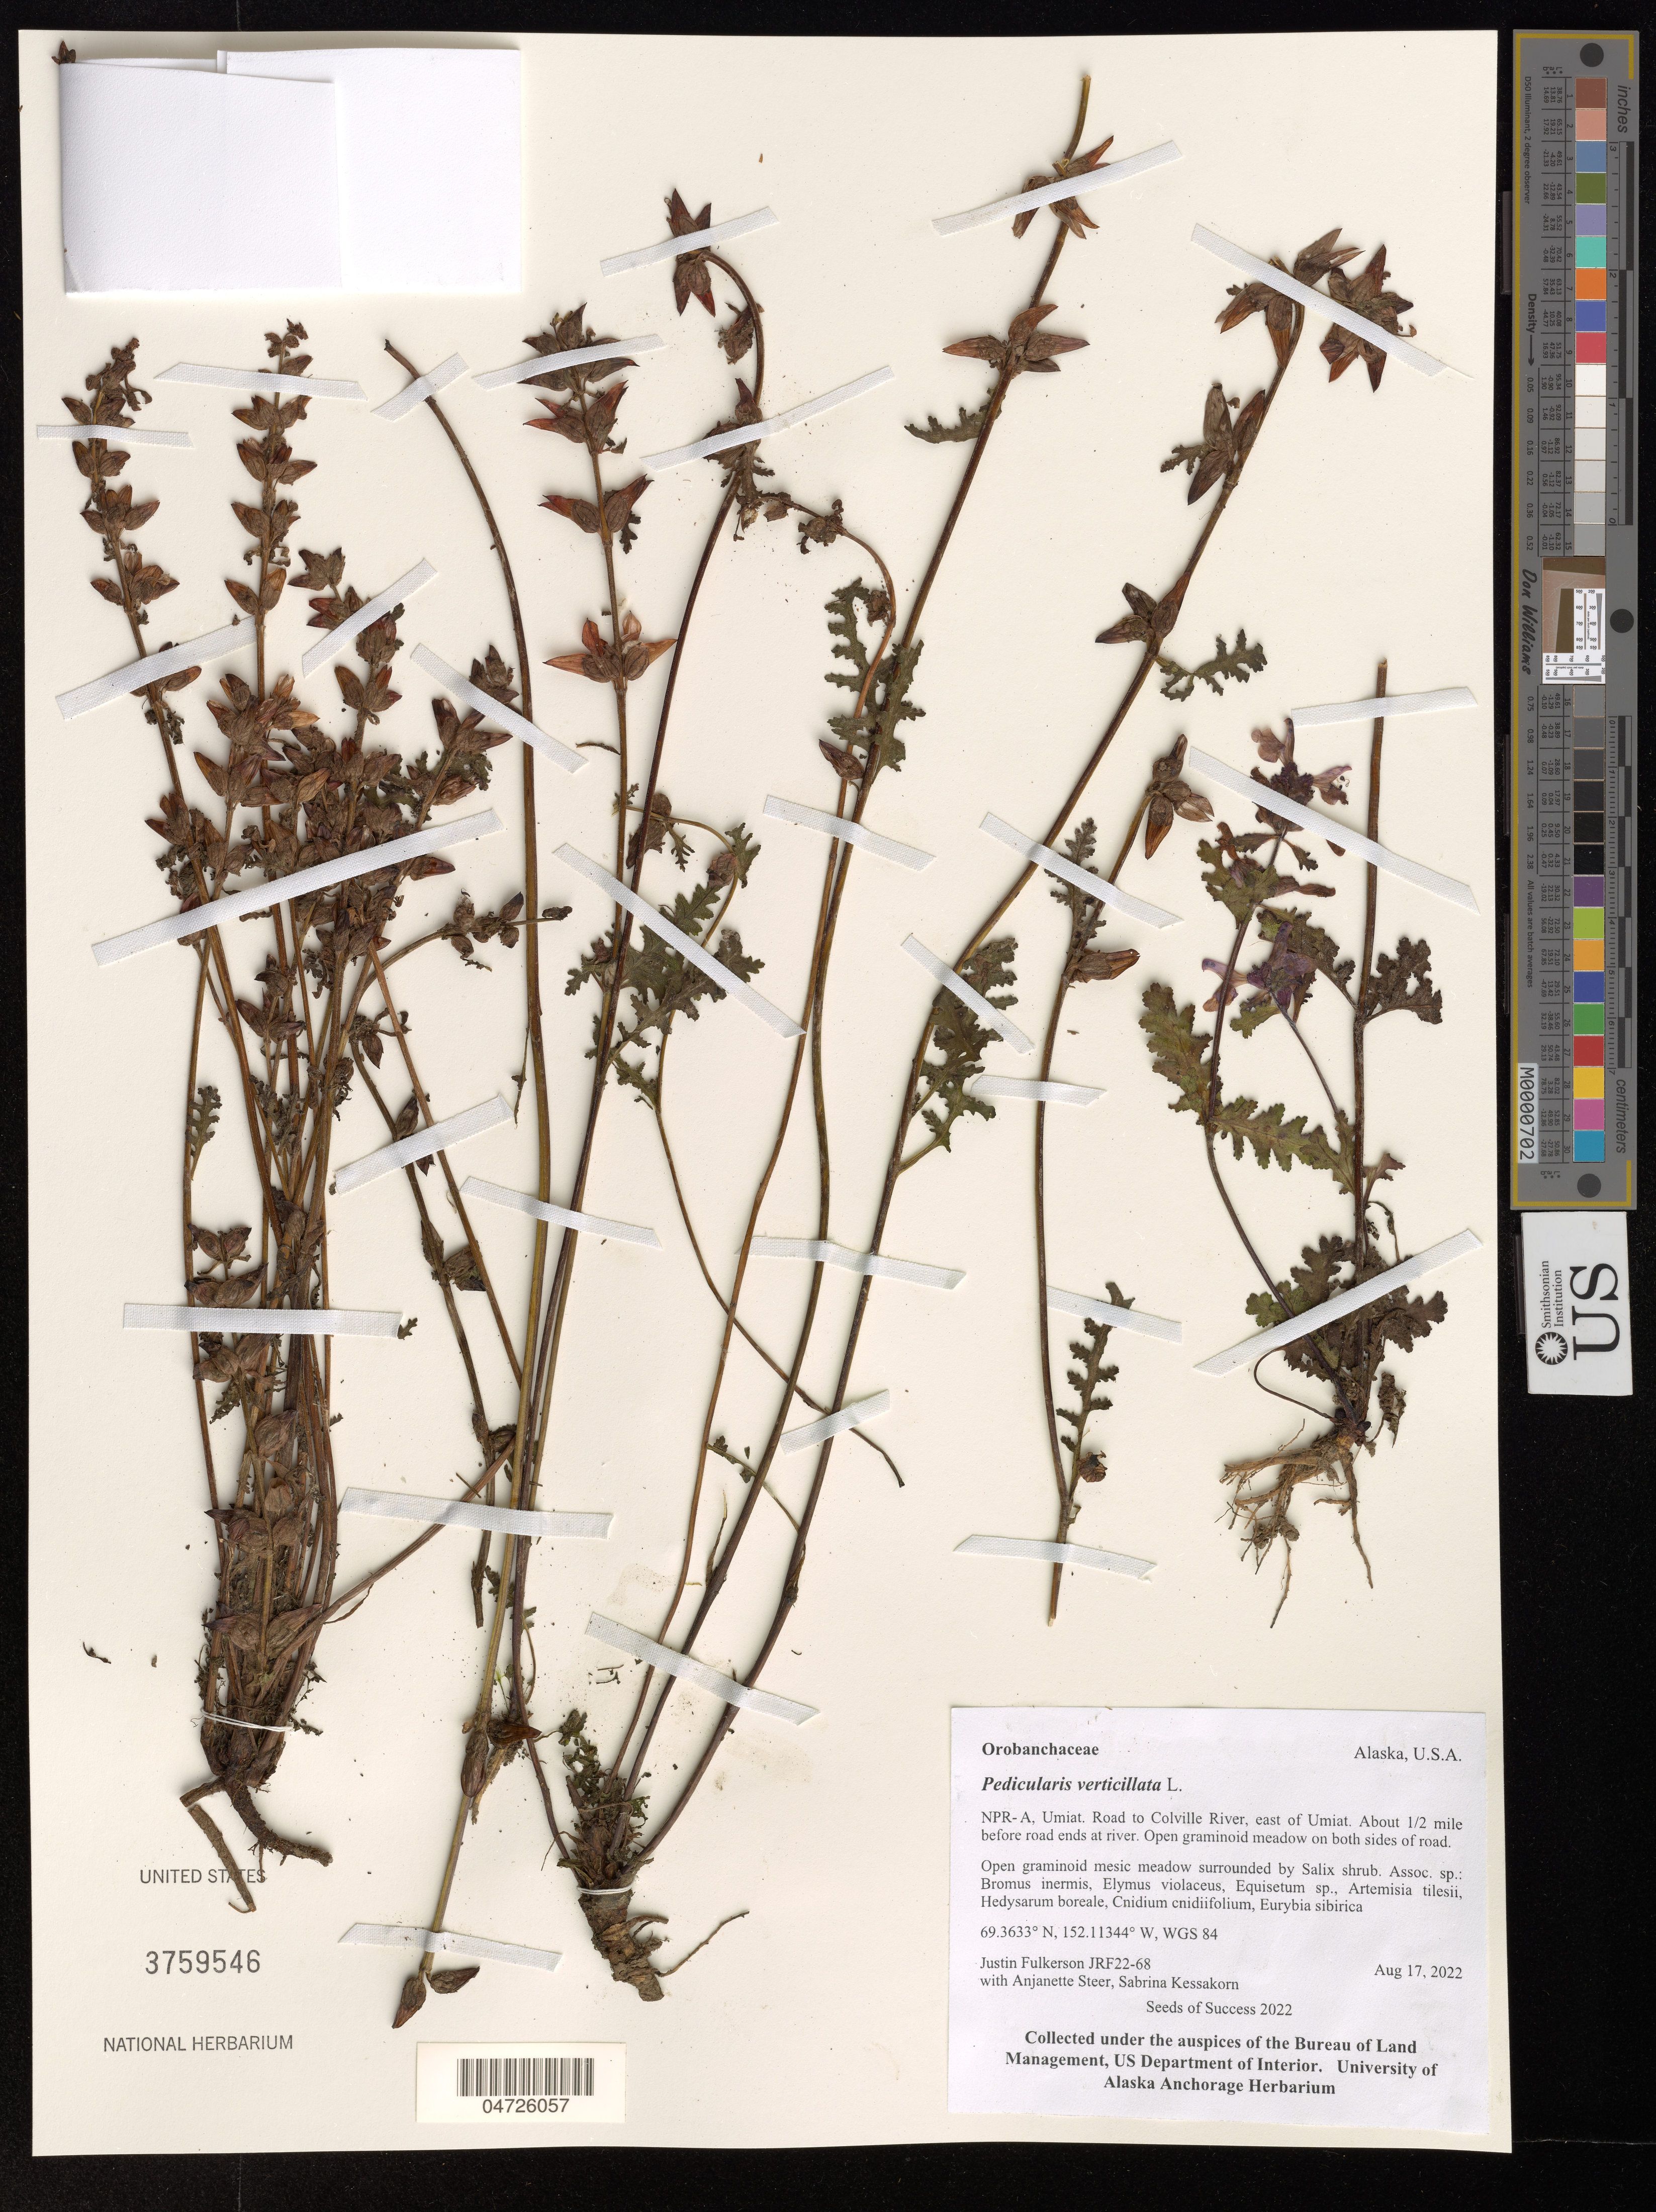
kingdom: Plantae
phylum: Tracheophyta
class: Magnoliopsida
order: Lamiales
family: Orobanchaceae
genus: Pedicularis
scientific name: Pedicularis verticillata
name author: L.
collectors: J. Fulkerson & A. Steer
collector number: JRF22-68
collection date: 2022-08-17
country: United States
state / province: Alaska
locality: NPR- A, Umiat. Road to Colville River, east of Umiat. About 1/2 mile before road ends at river. Open graminoid meadow on both sides of road. WGS 84.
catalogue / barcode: US 3759546